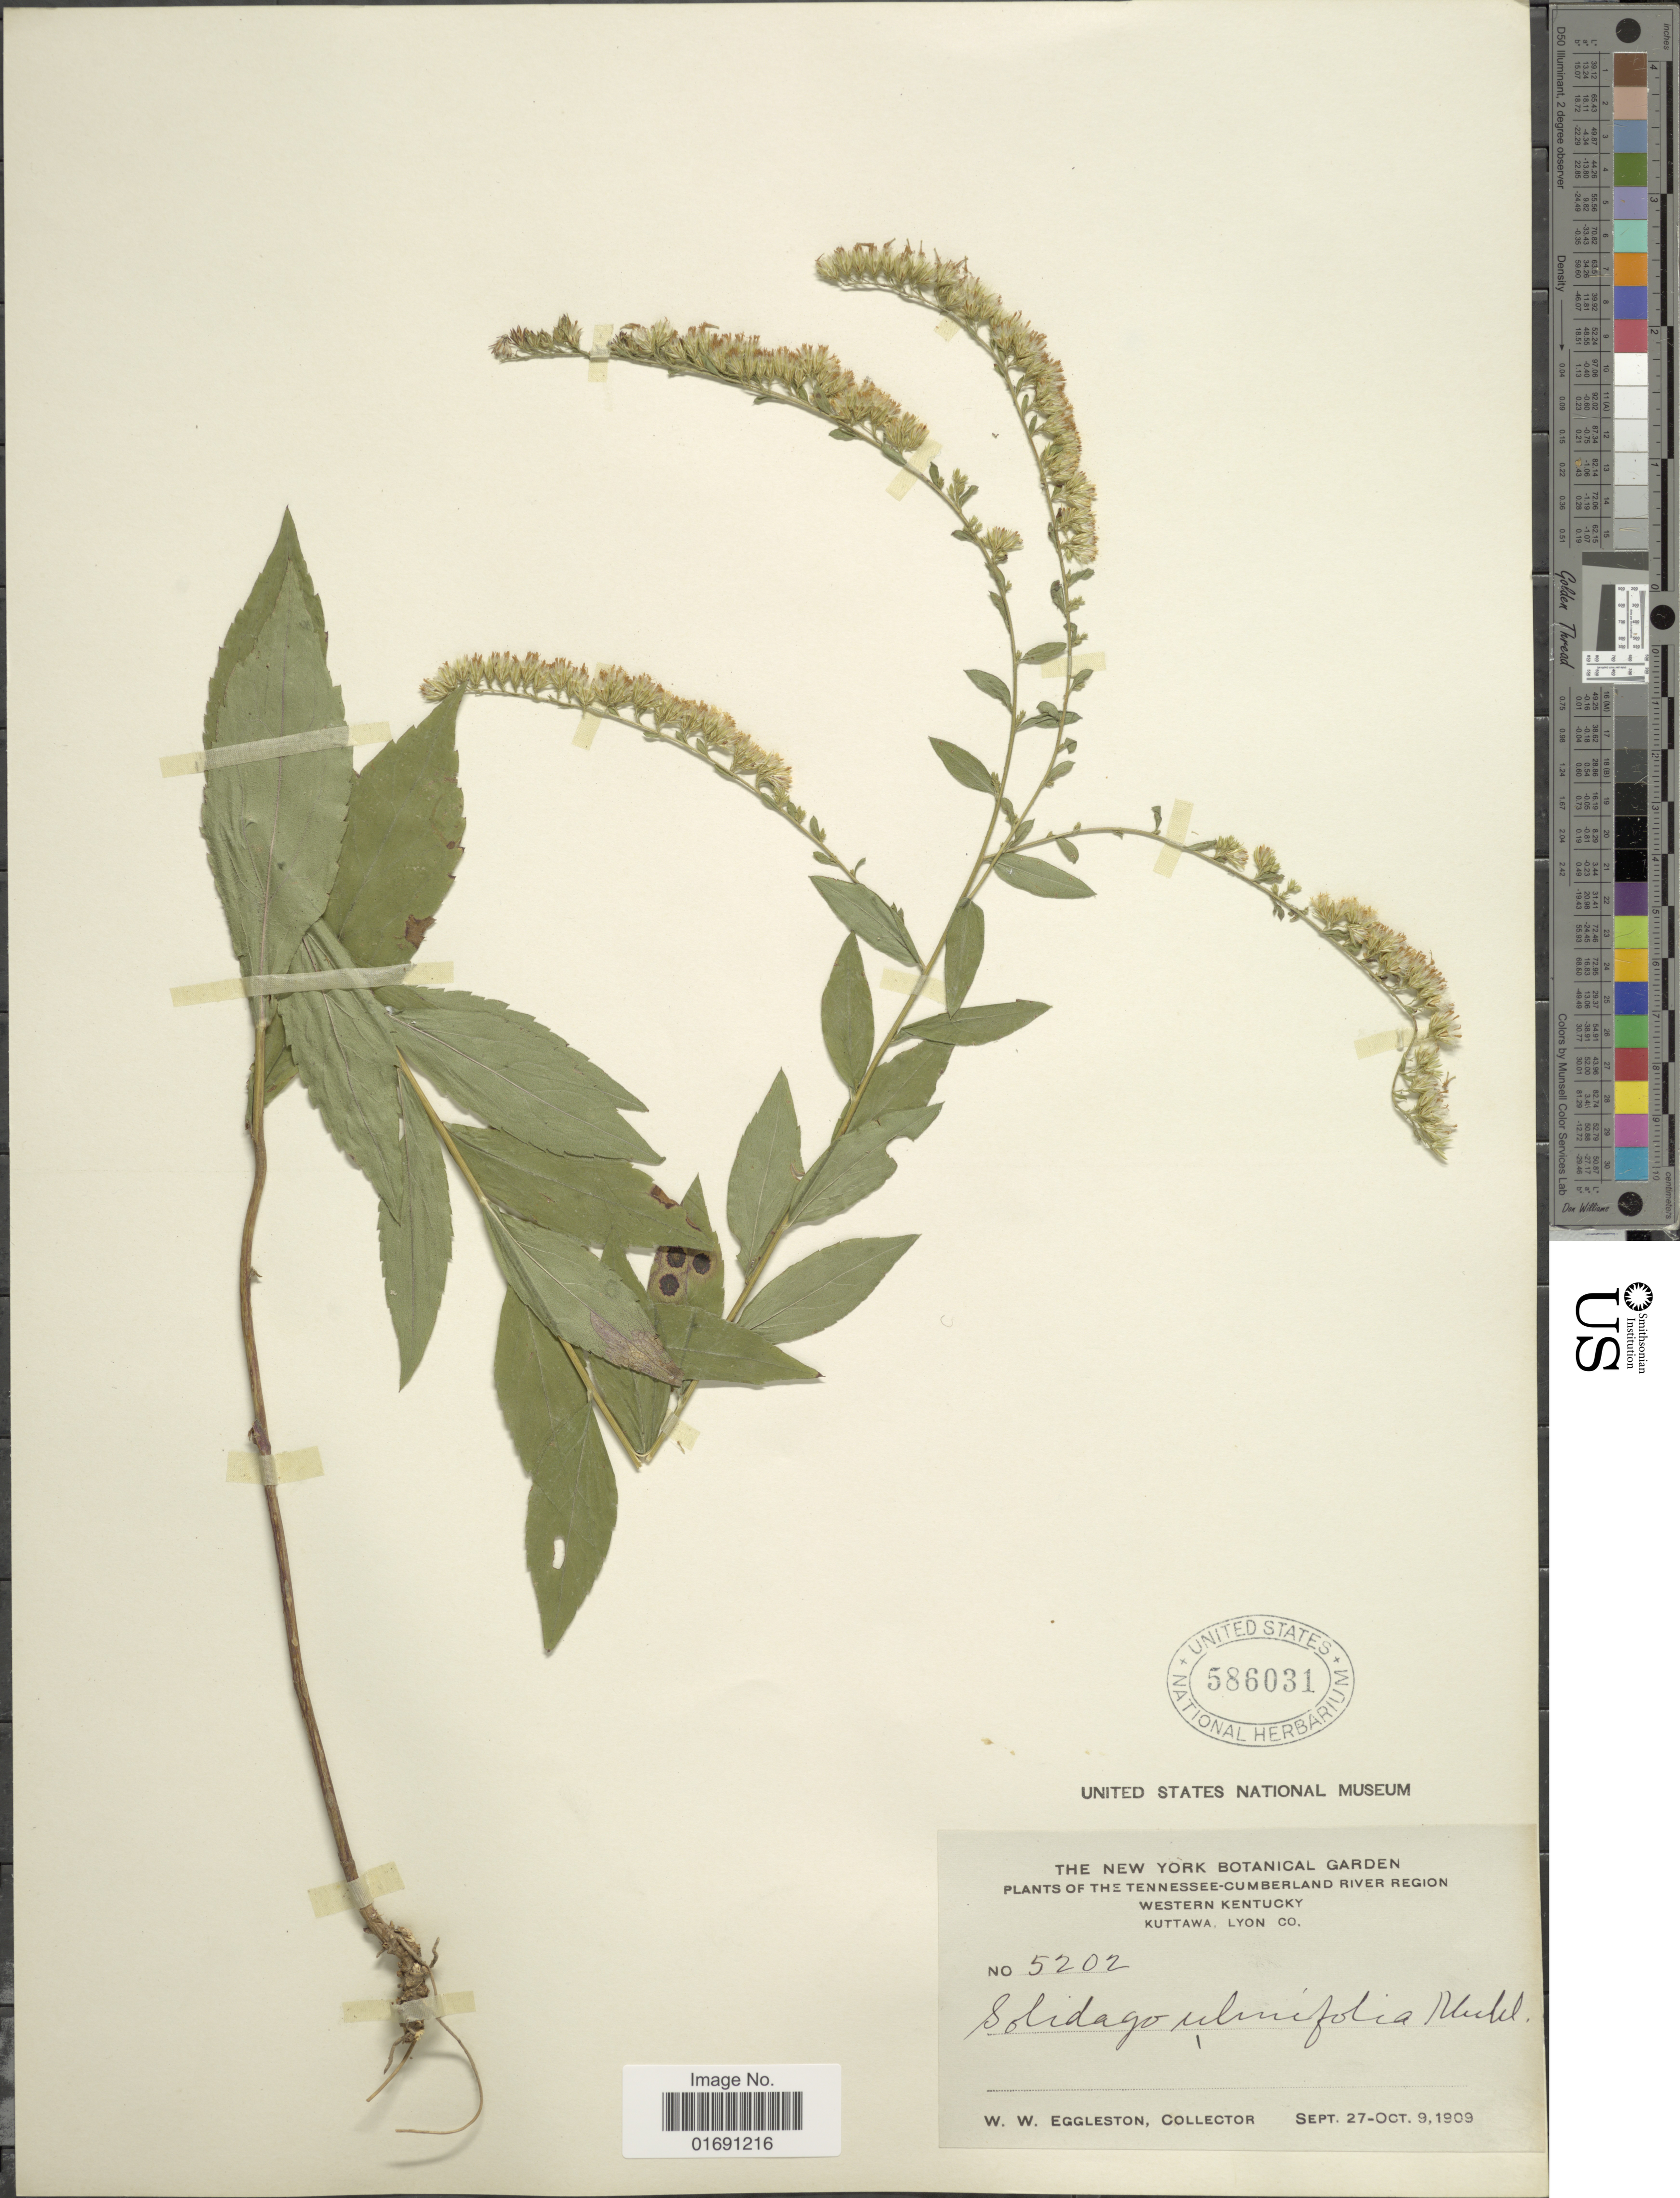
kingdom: Plantae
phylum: Tracheophyta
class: Magnoliopsida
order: Asterales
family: Asteraceae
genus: Solidago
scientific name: Solidago ulmifolia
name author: Muhl. ex Willd.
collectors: W. W. Eggleston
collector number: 5202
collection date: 1909-09-27/1909-10-09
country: United States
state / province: Kentucky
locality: The Tennessee-Cumberland River Region Western Kentucky, Kuttawa, Lyon Co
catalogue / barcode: US 586031